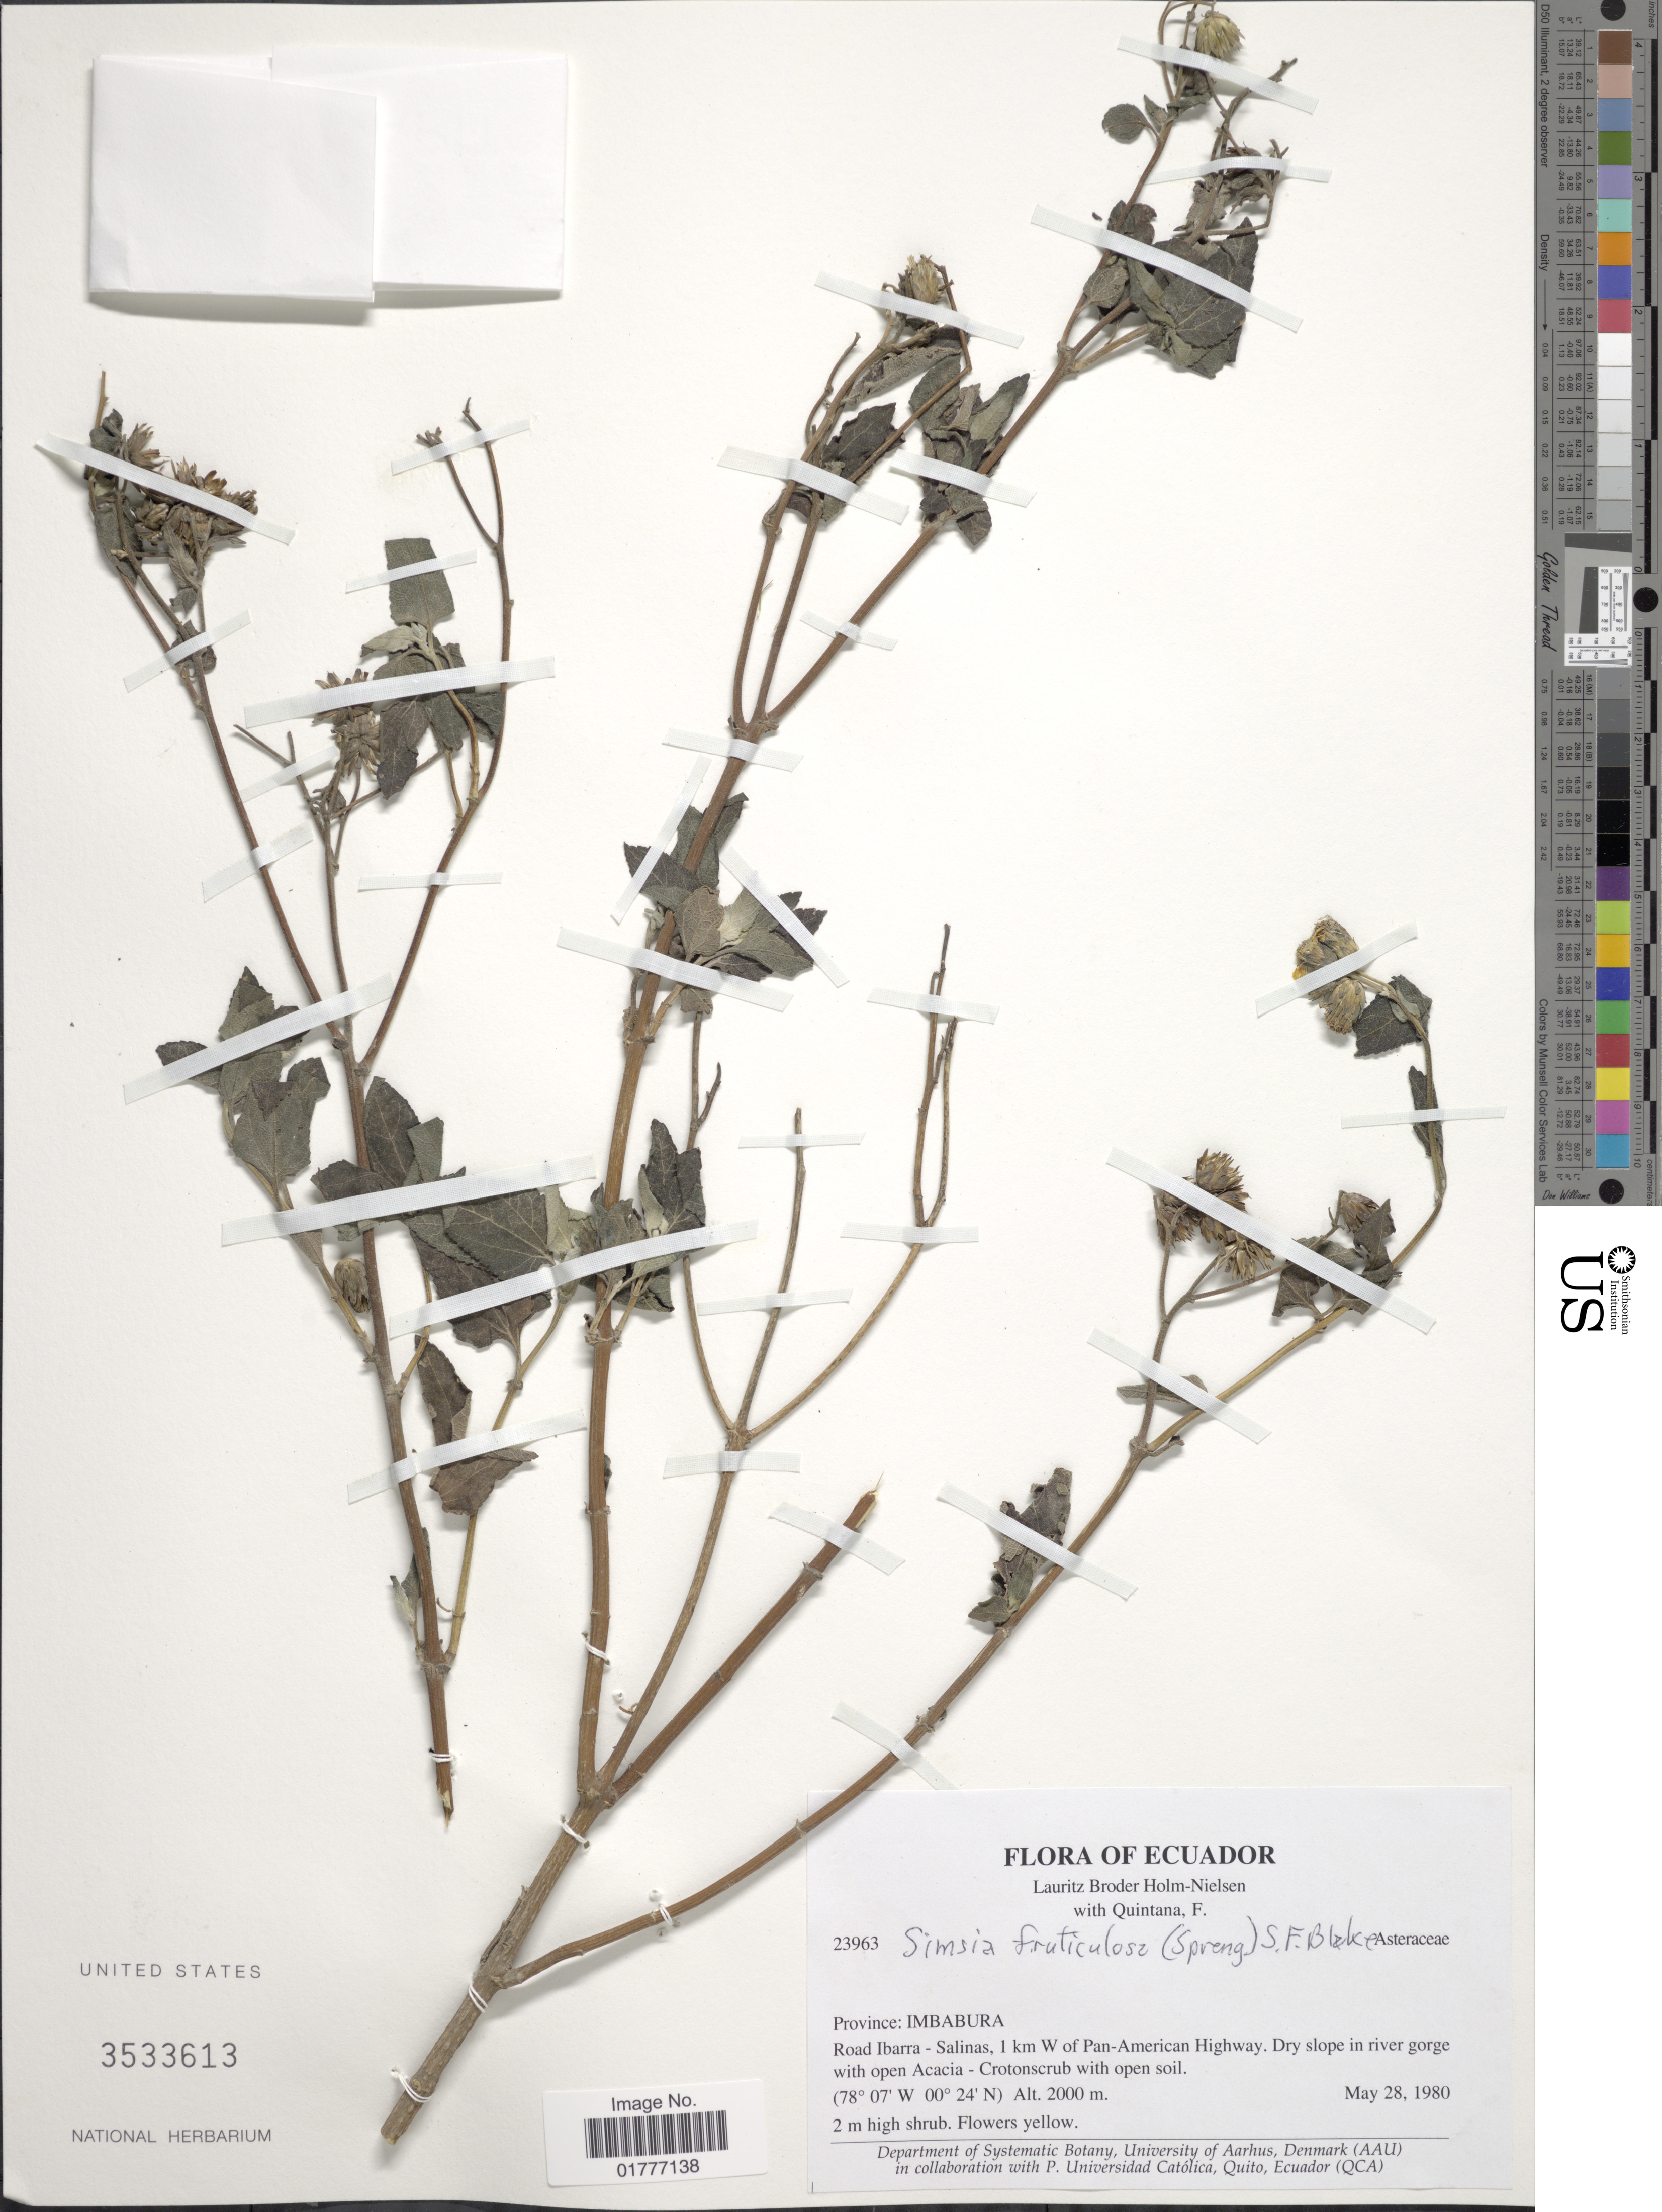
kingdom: Plantae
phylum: Tracheophyta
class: Magnoliopsida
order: Asterales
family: Asteraceae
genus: Simsia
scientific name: Simsia fruticulosa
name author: (Spreng.) S.F. Blake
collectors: L. B. Holm-Nielsen & F. Quintana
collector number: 23963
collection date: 1980-05-28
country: Ecuador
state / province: Imbabura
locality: Road Ibarra-Salinas, 1 km W of Pan-American Highway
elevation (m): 2000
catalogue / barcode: US 3533613